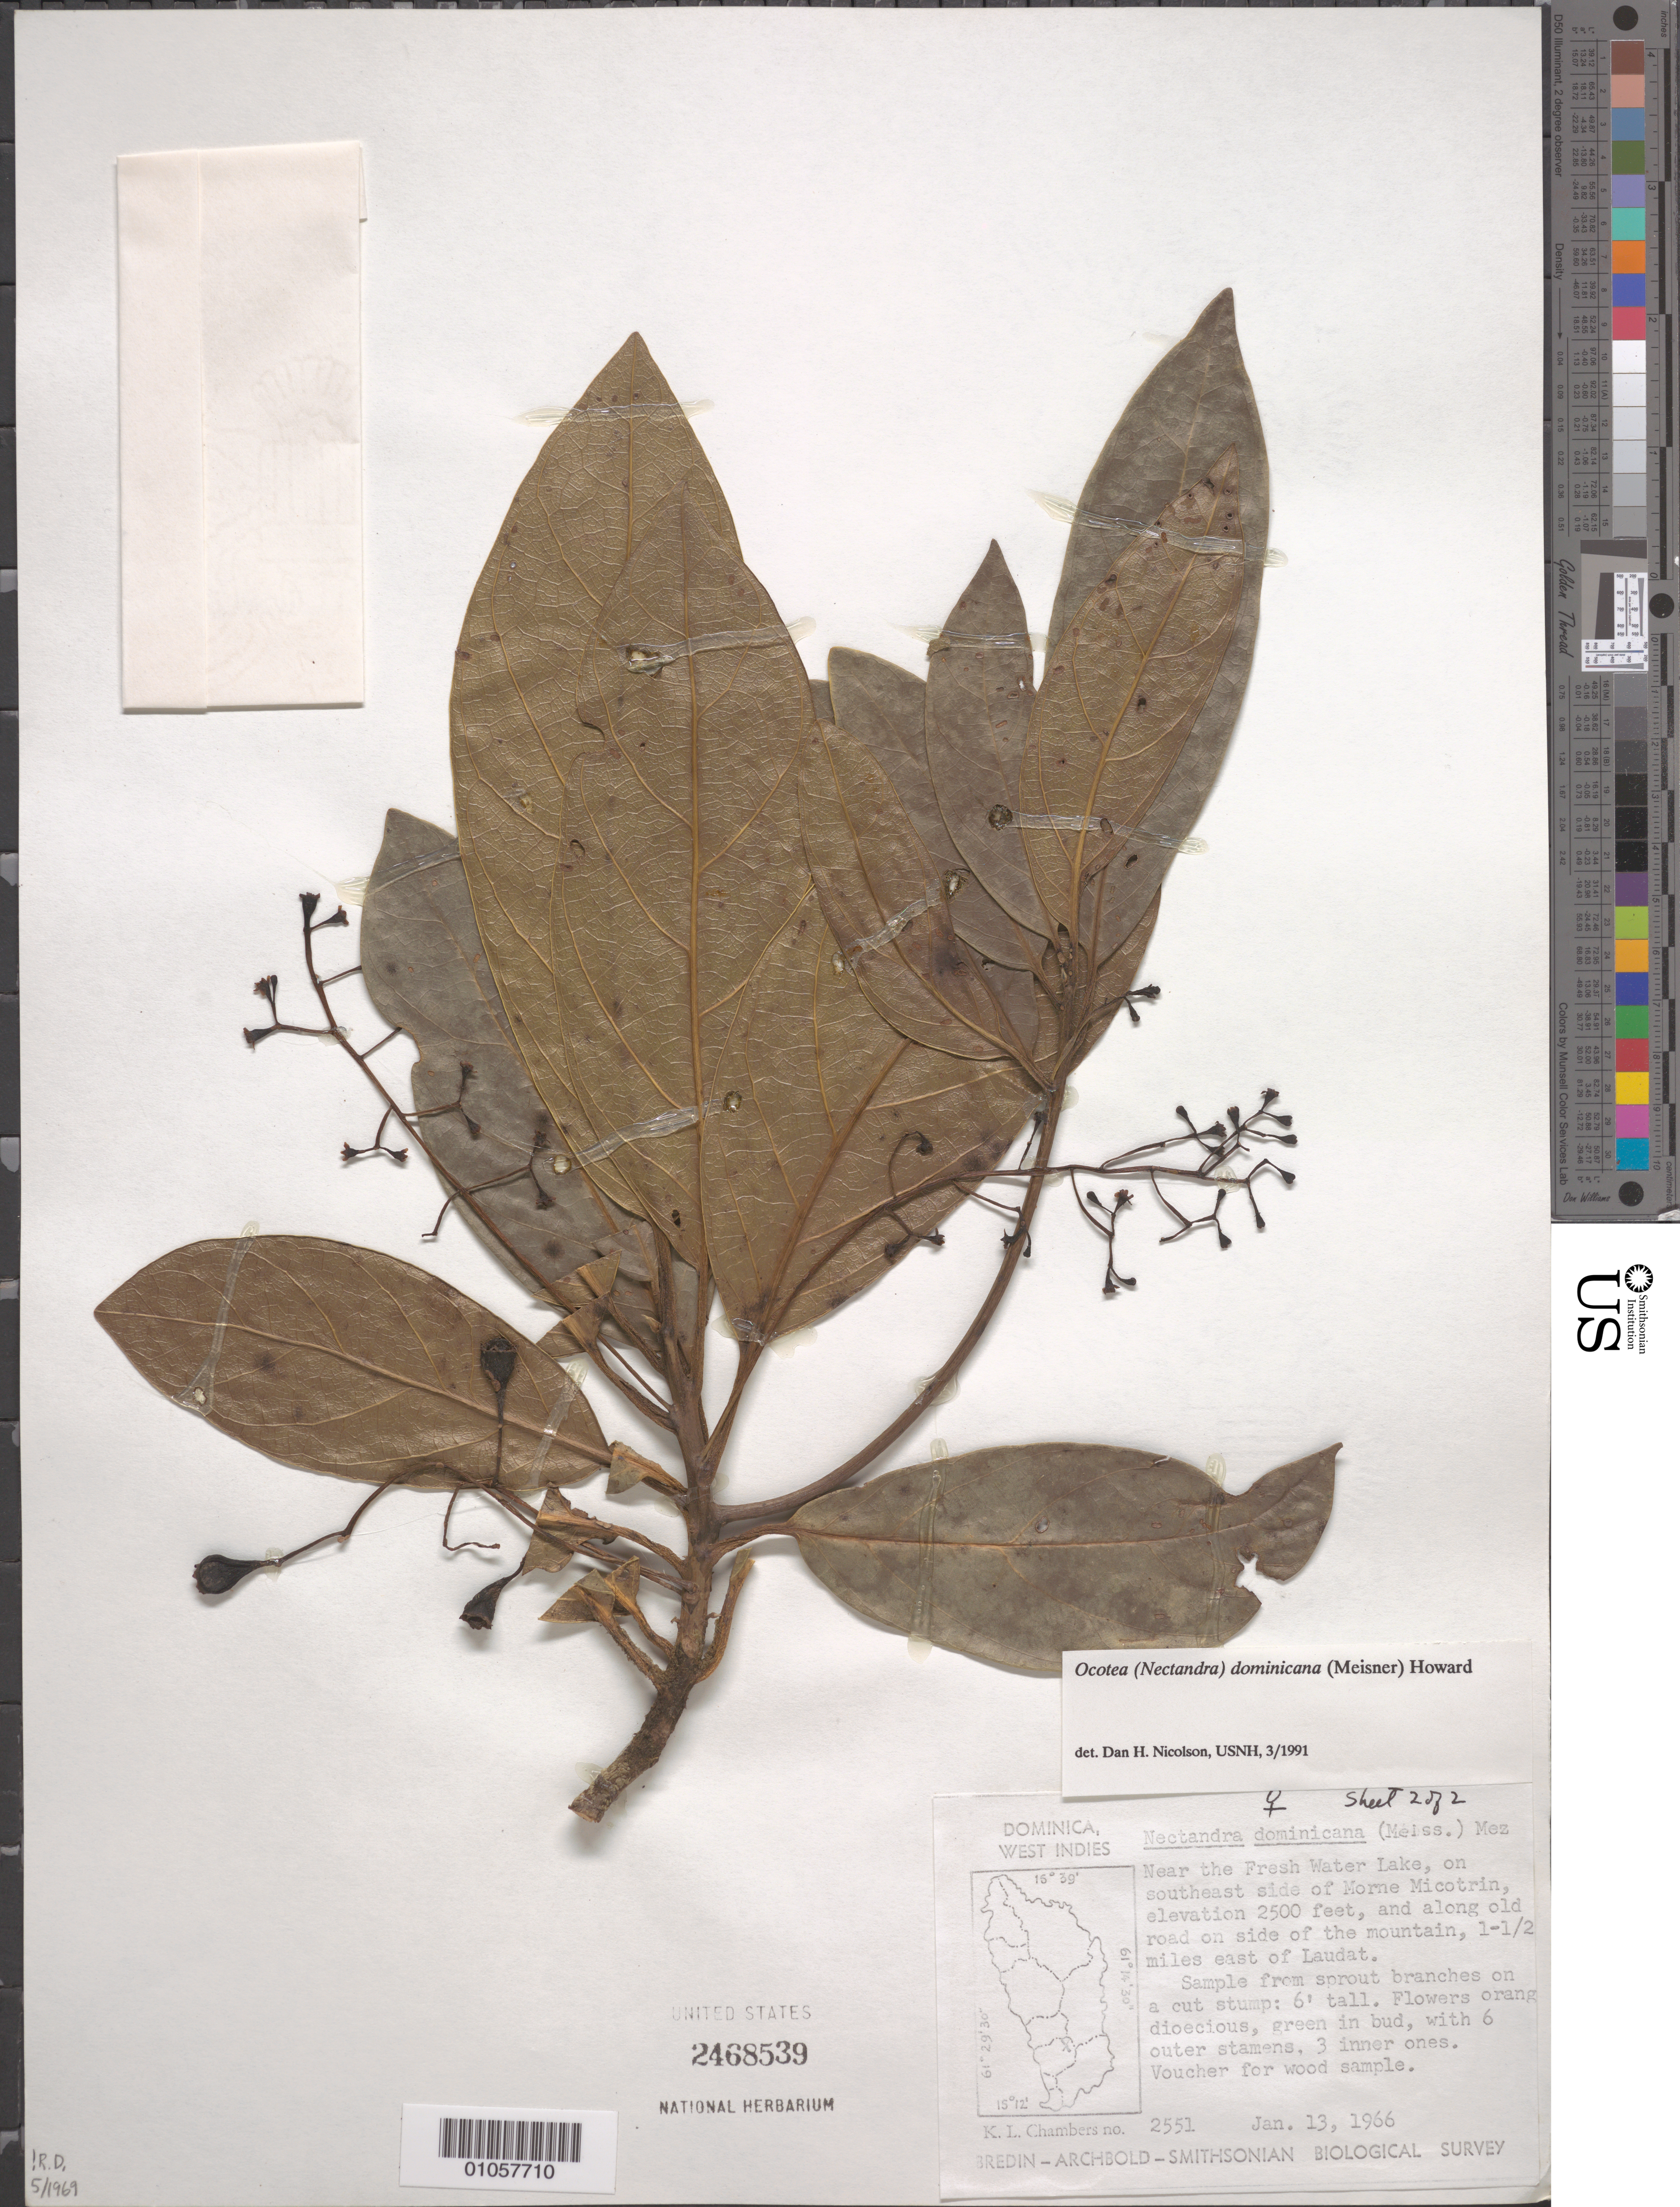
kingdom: Plantae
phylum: Tracheophyta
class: Magnoliopsida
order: Laurales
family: Lauraceae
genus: Ocotea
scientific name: Ocotea dominicana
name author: (Meisn.) R.A. Howard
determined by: Nicolson, Dan H.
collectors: K. L. Chambers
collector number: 2551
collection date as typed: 13 Jan 1966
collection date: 1966-01-13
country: Dominica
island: Dominica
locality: Fresh Water Lake, SE side of Morne Micotrin, and along old road on side of the mountain, 1.5 miles E of Laudat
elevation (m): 762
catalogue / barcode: US 2468539